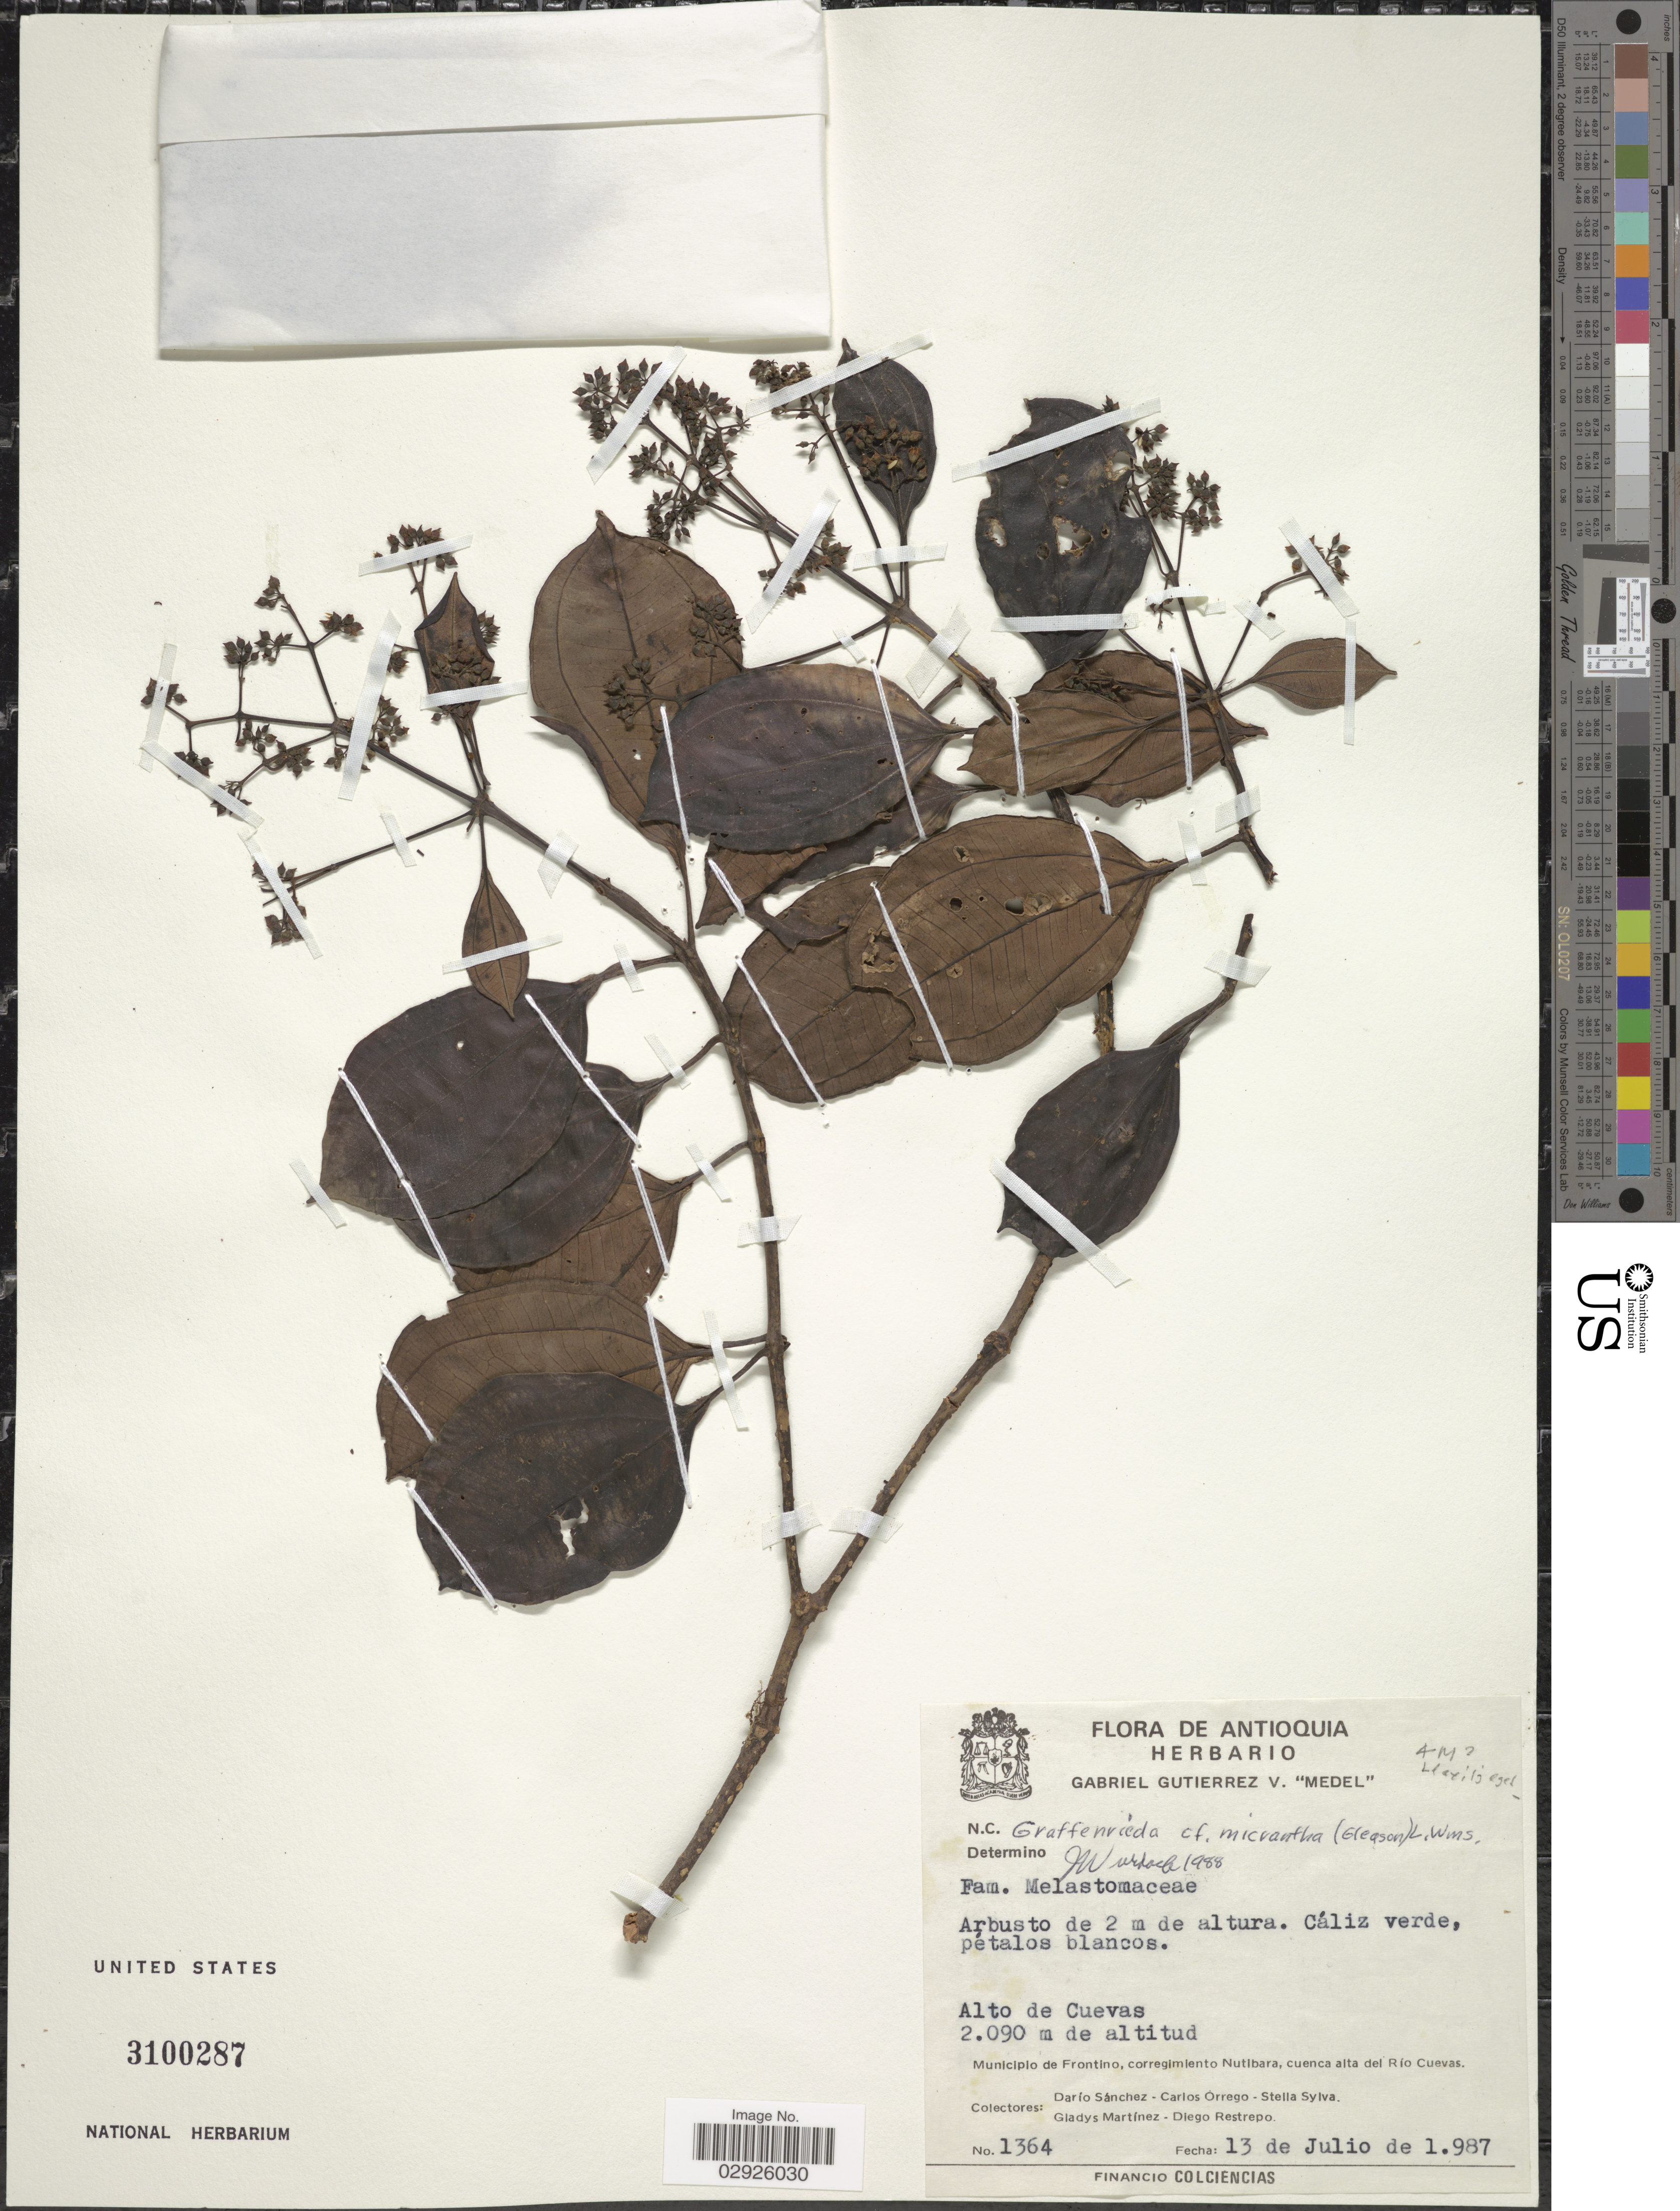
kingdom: Plantae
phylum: Tracheophyta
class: Magnoliopsida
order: Myrtales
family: Melastomataceae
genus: Graffenrieda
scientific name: Graffenrieda micrantha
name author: (Gleason) L.O. Williams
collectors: D. Sánchez, C. Orrego, S. Sylva, G. Martínez & D. Restrepo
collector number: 1364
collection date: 1987-07-13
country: Colombia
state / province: Antioquia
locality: Alto de Cuevas. Municipio de Frontino, corregimiento Nutibara, cuenca alta del Río Cuevas.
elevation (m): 2090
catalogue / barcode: US 3100287